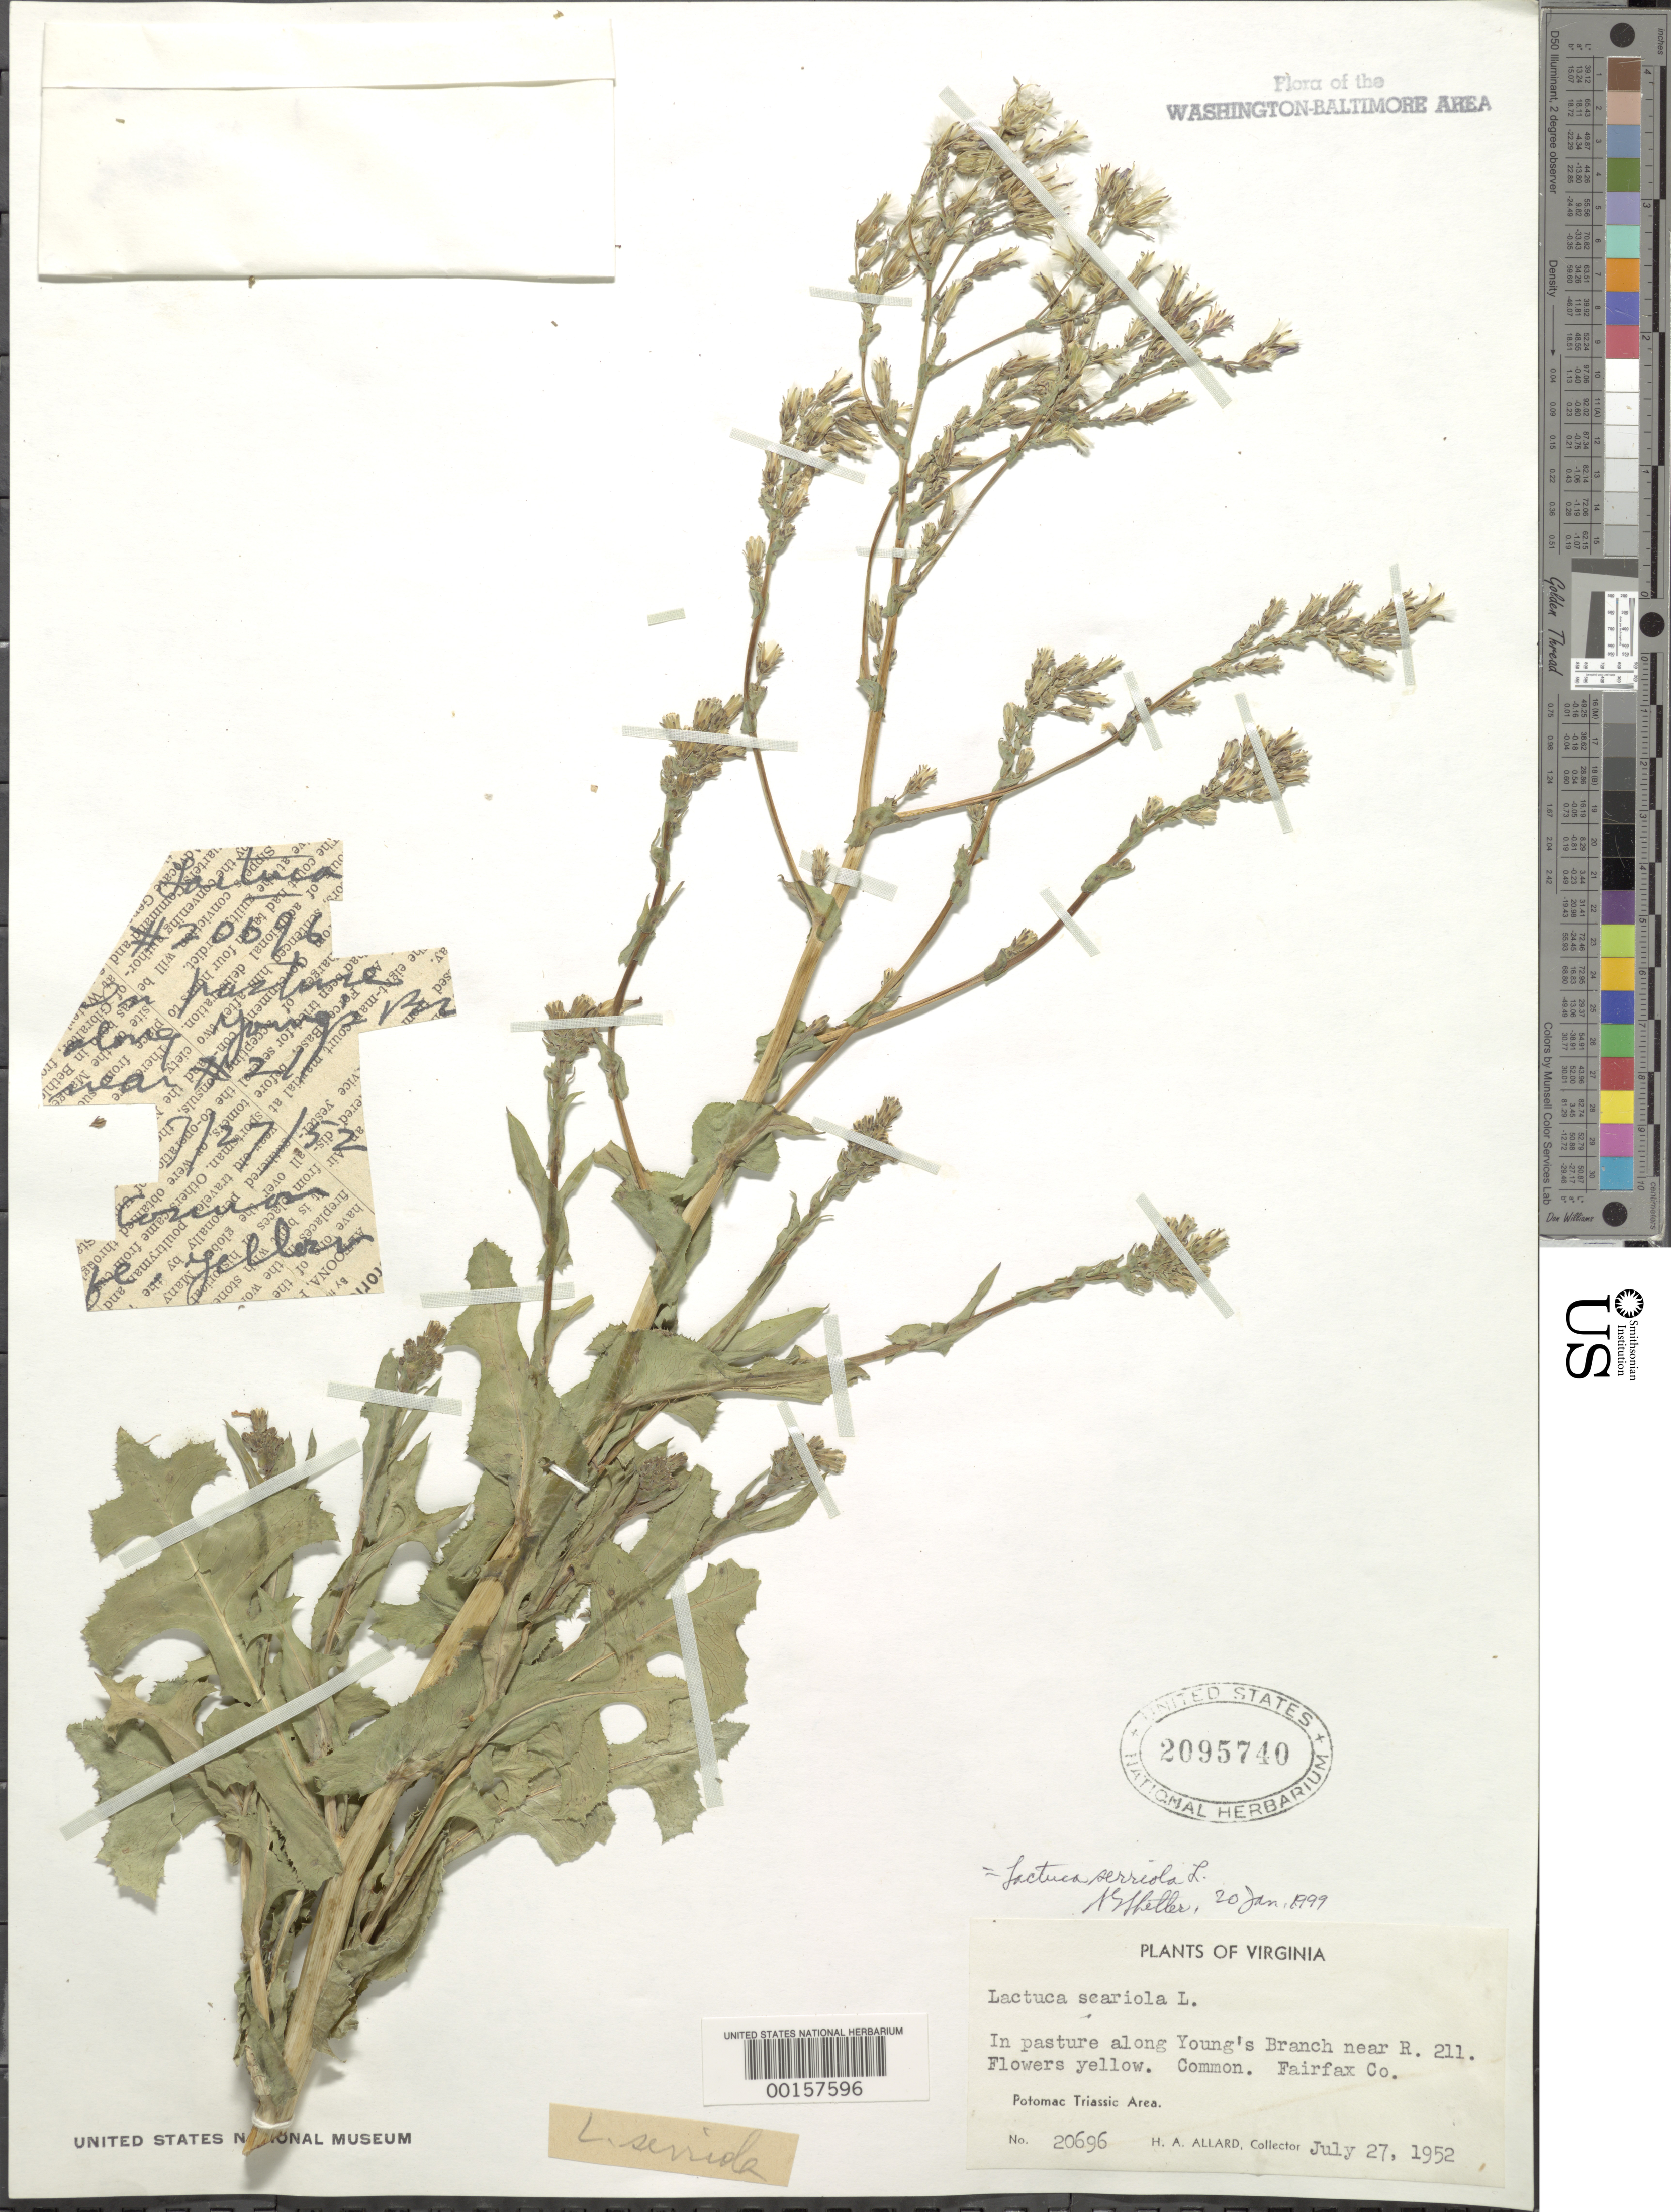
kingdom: Plantae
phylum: Tracheophyta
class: Magnoliopsida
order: Asterales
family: Asteraceae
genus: Lactuca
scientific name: Lactuca serriola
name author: L.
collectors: H. A. Allard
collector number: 20696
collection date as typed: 27 Jul 1952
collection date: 1952-07-27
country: United States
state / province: Virginia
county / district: Fairfax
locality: Youngs Branch near Rt. 211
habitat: Pasture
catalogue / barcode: US 2095740